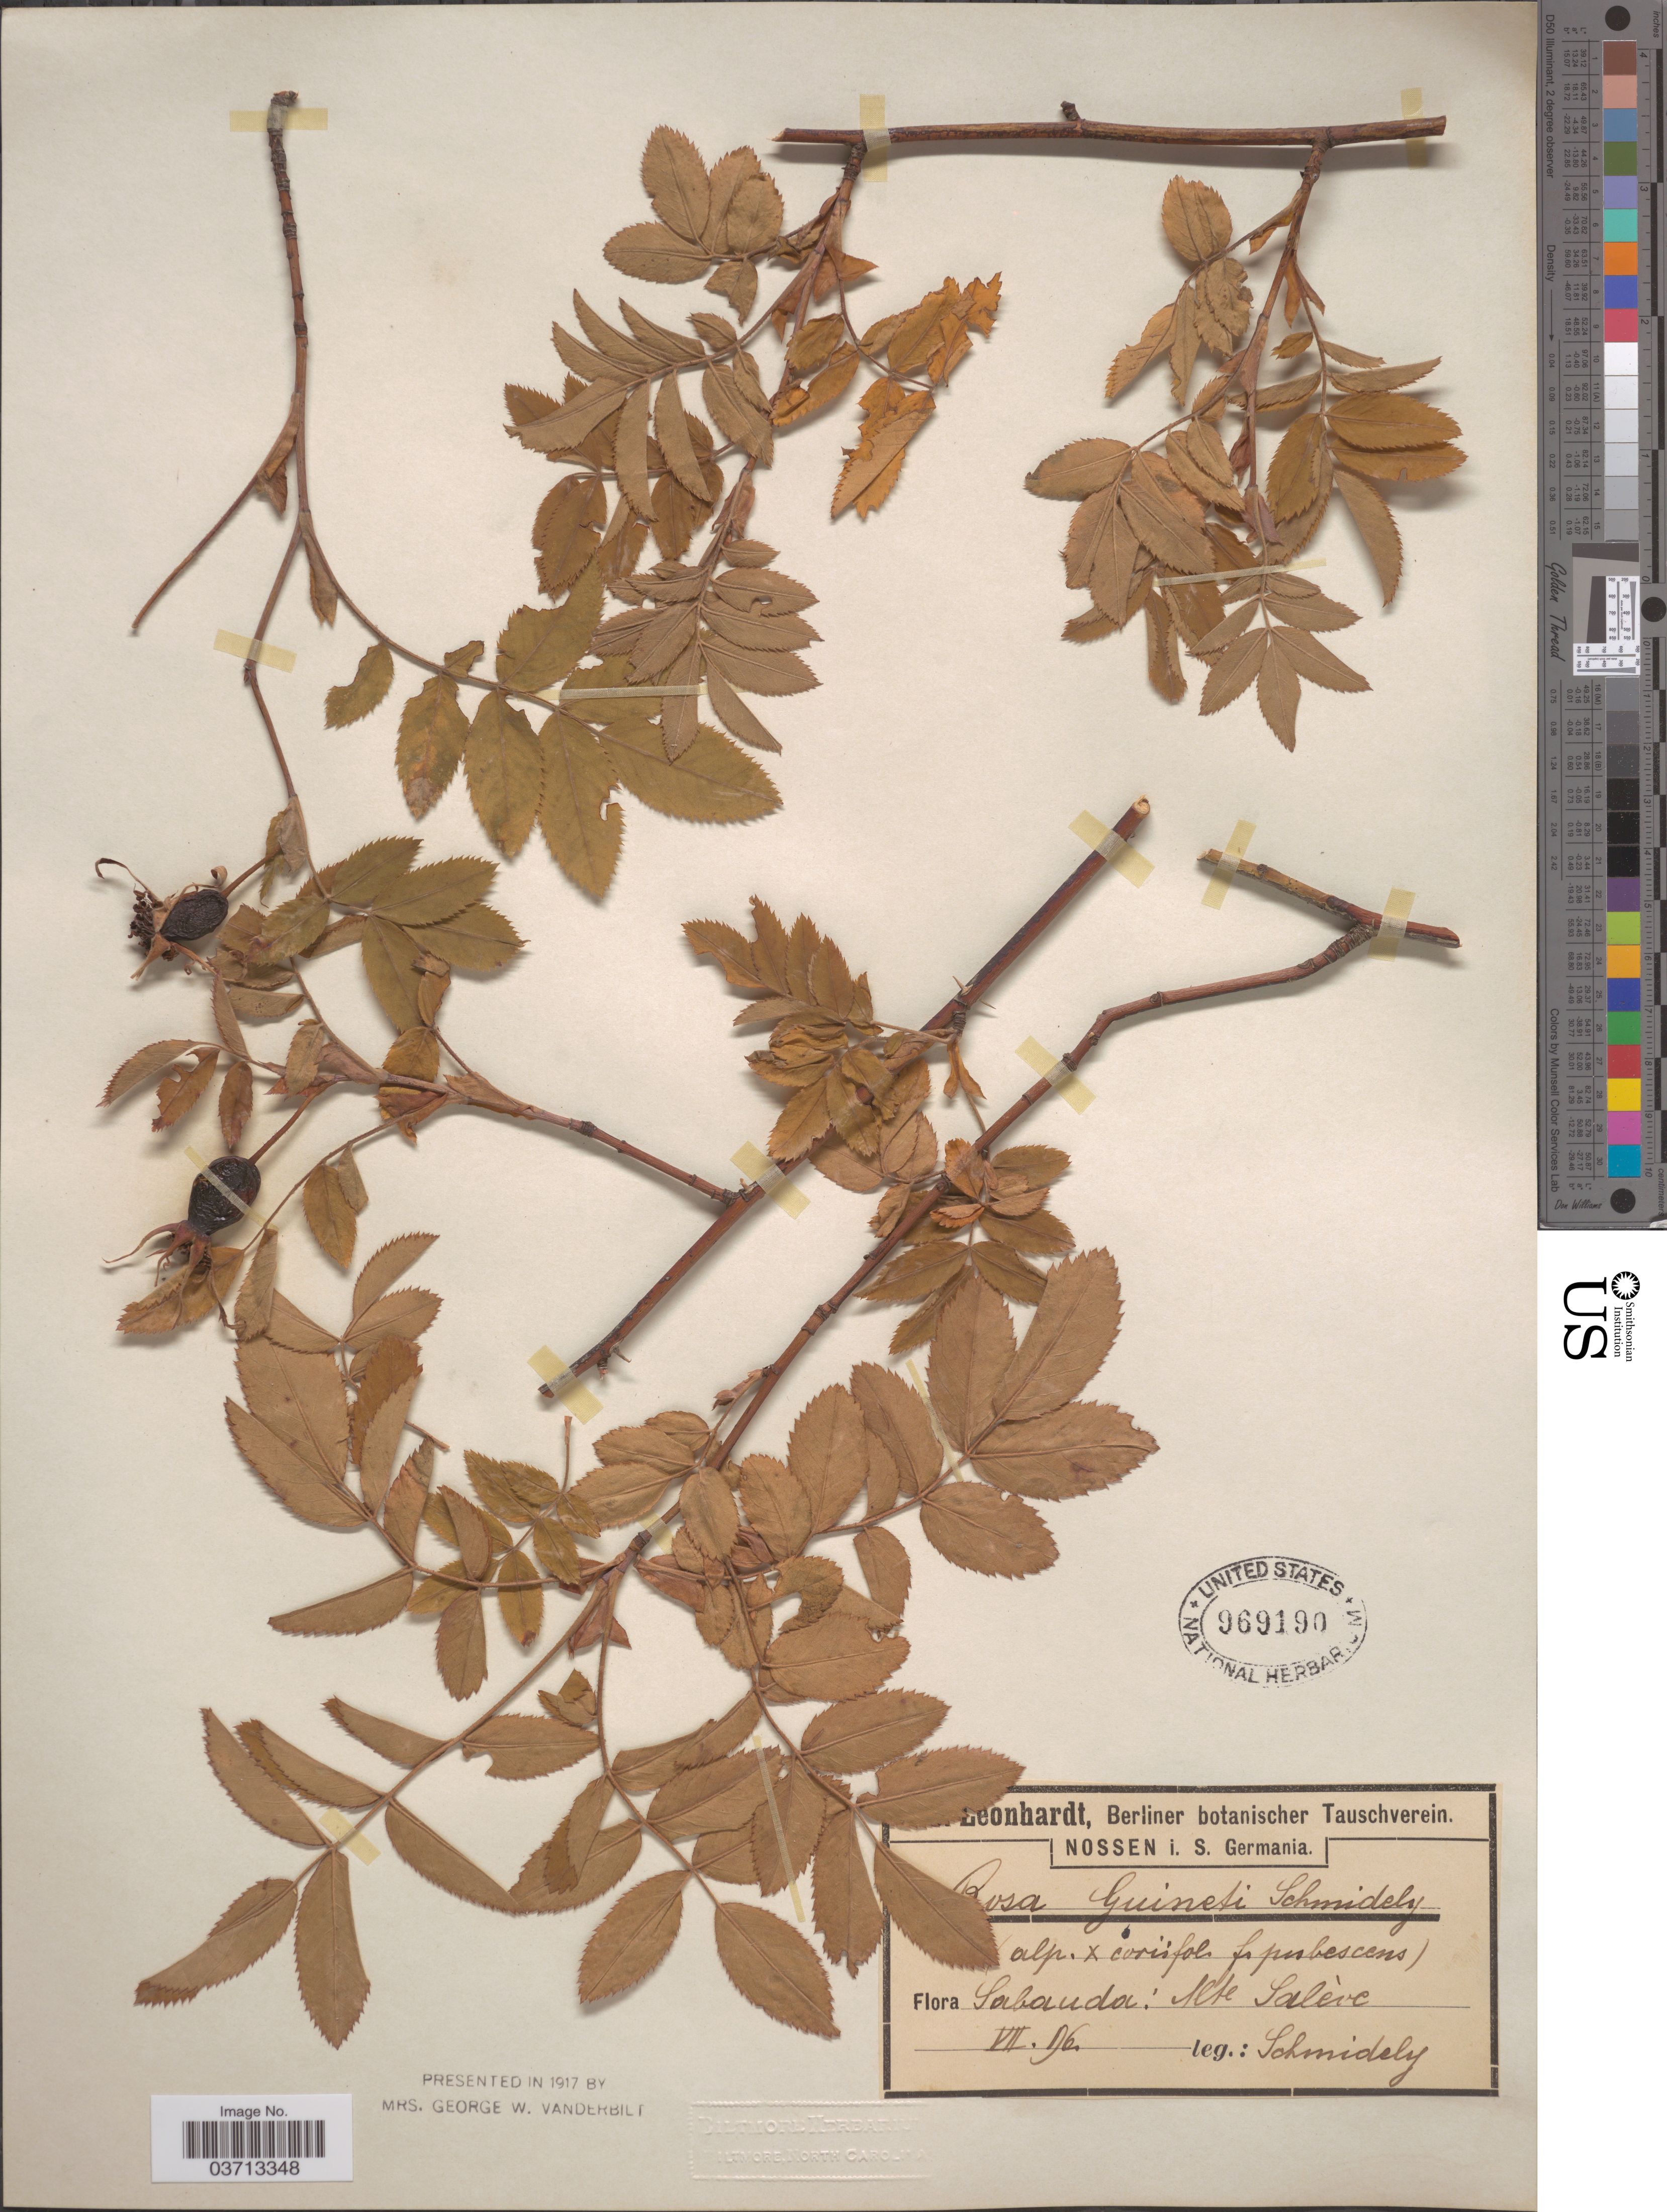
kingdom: Plantae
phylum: Tracheophyta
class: Magnoliopsida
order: Rosales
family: Rosaceae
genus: Rosa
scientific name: Rosa guinetii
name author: Schmidely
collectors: Schmidely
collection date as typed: Transcribed d/m/y: /7/96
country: France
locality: Sabanda: Mte Salève.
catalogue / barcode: US 969190